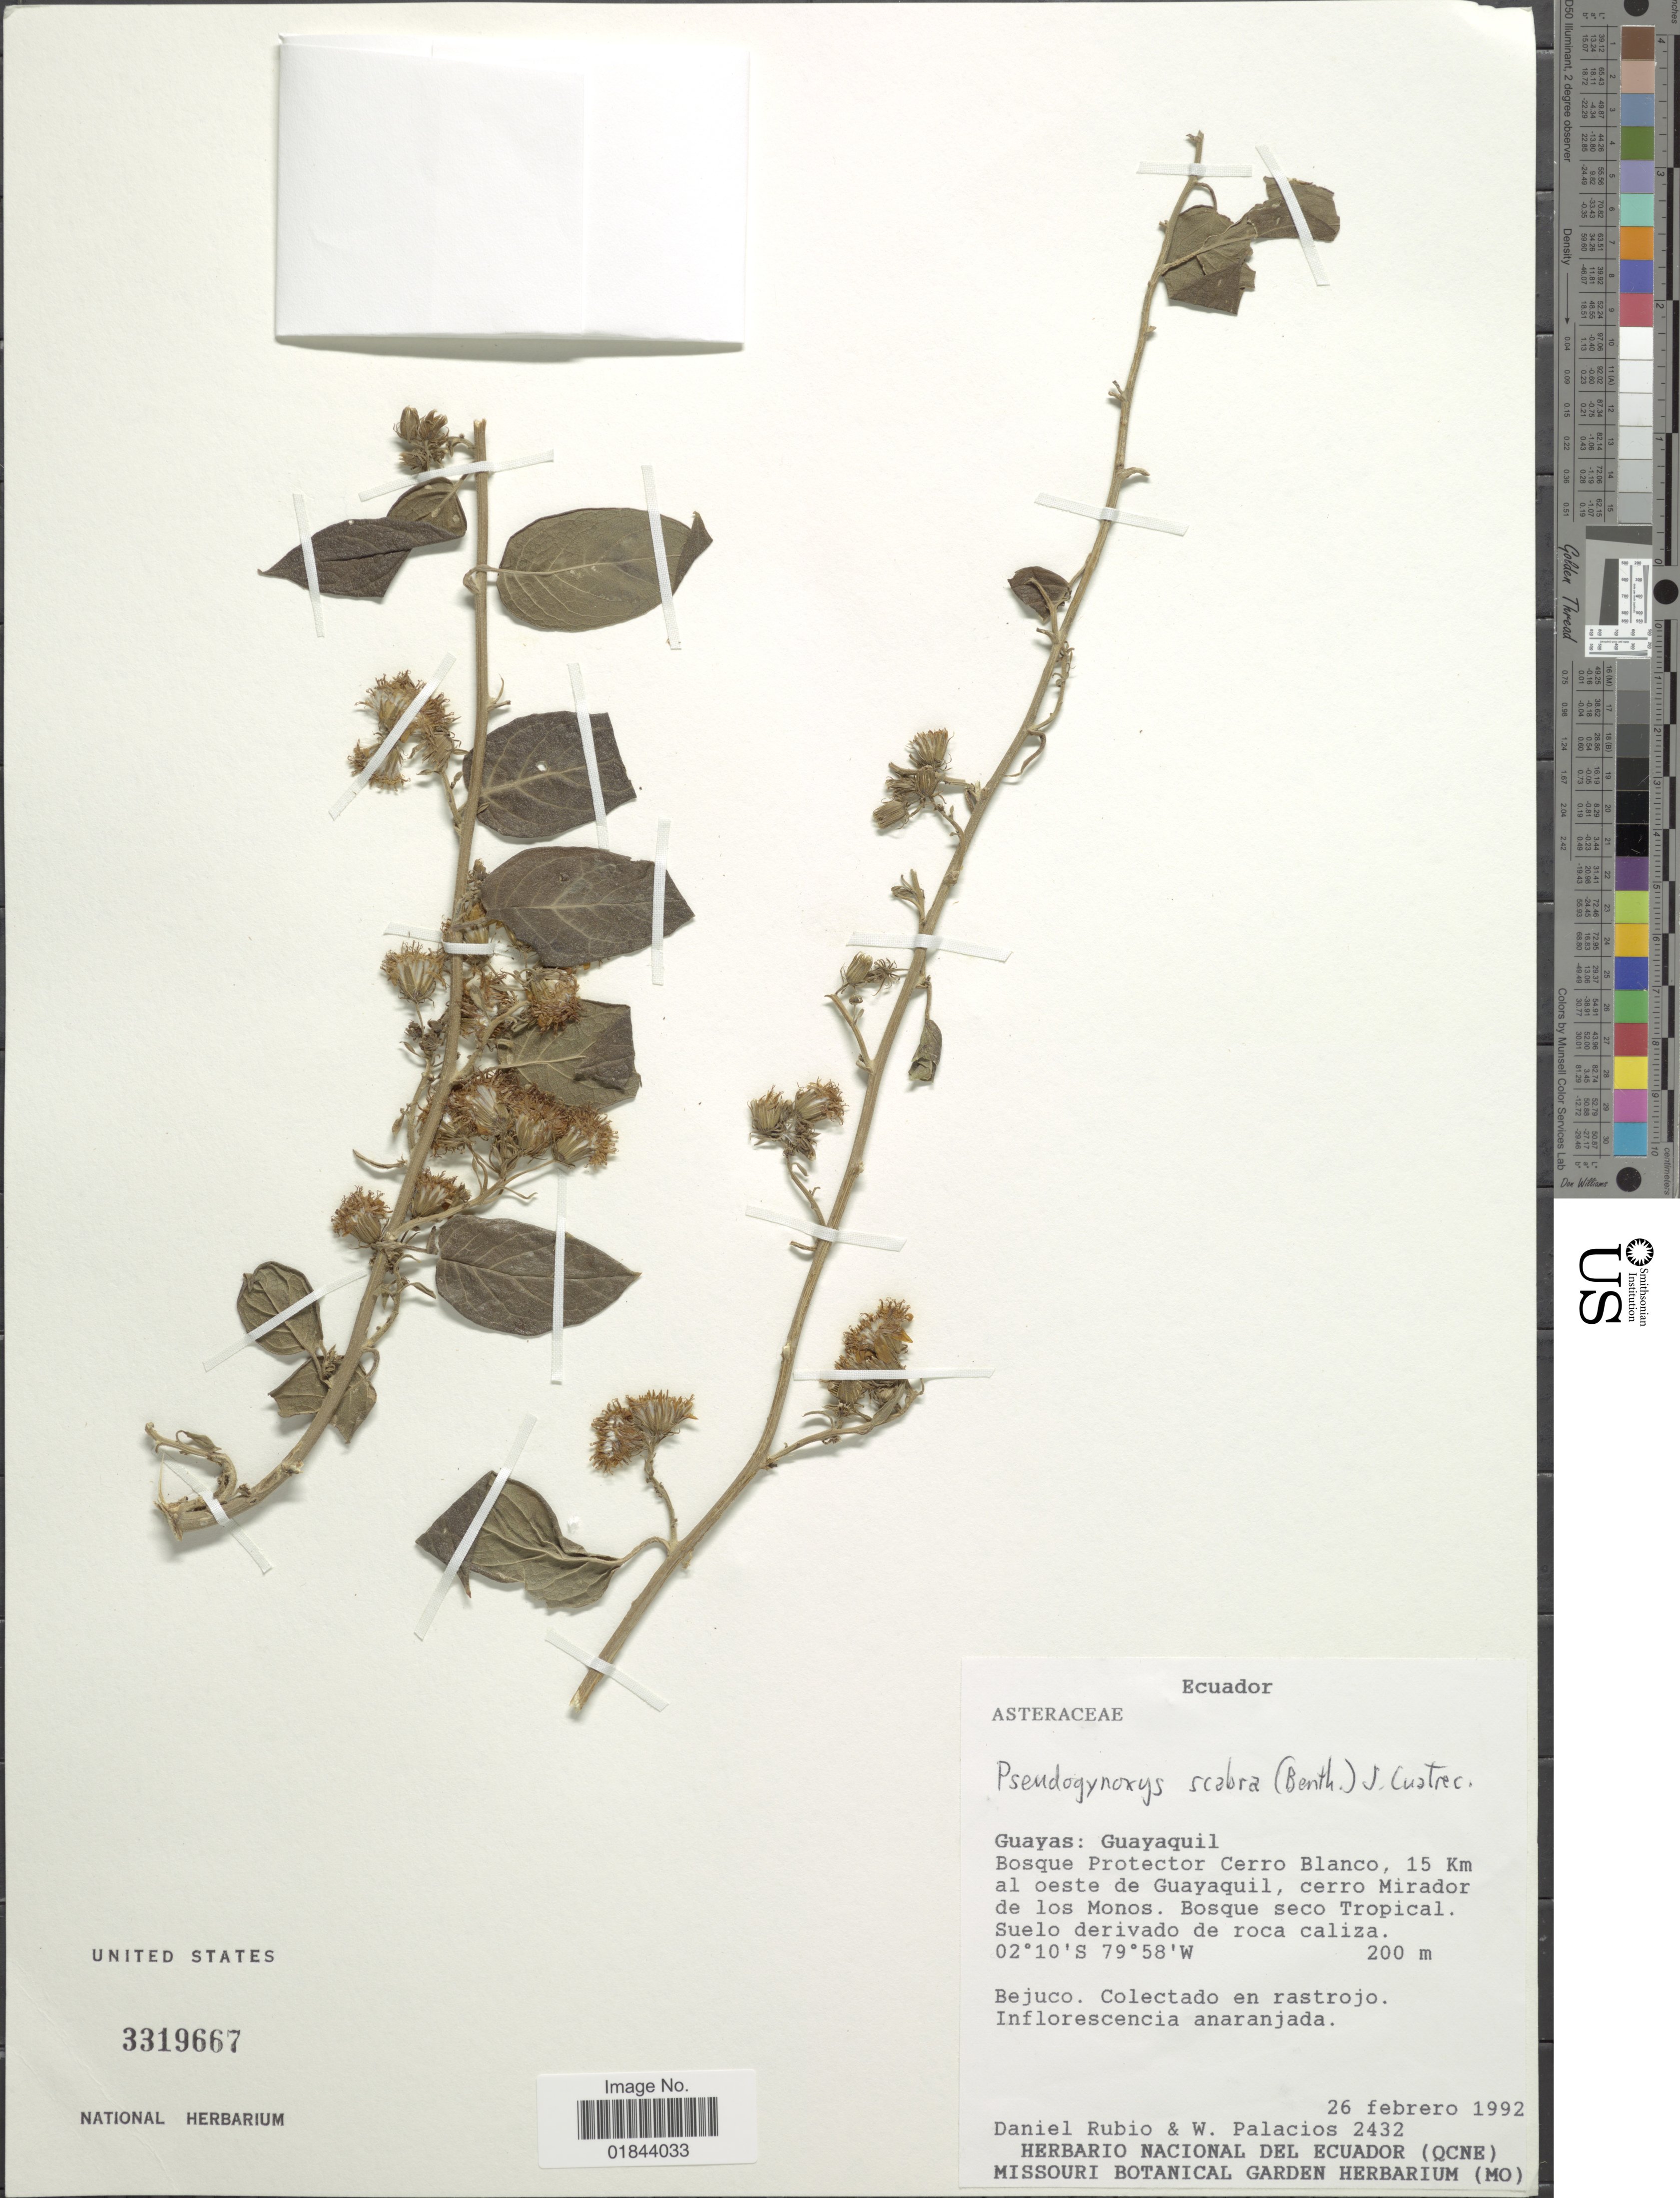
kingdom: Plantae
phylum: Tracheophyta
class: Magnoliopsida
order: Asterales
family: Asteraceae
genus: Pseudogynoxys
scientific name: Pseudogynoxys scabra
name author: (Benth.) Cuatrec.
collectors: D. Rubio & W. Palacios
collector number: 2432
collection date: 1992-02-26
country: Ecuador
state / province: Guayas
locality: Guayaquil, Bosque Prtector Cerro Blanco, 15 Km al oeste de Guayaquil, cerro Mirador de los Monos. Bosque seco Tropical. Suelo derivado de roca caliza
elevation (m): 200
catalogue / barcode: US 3319667